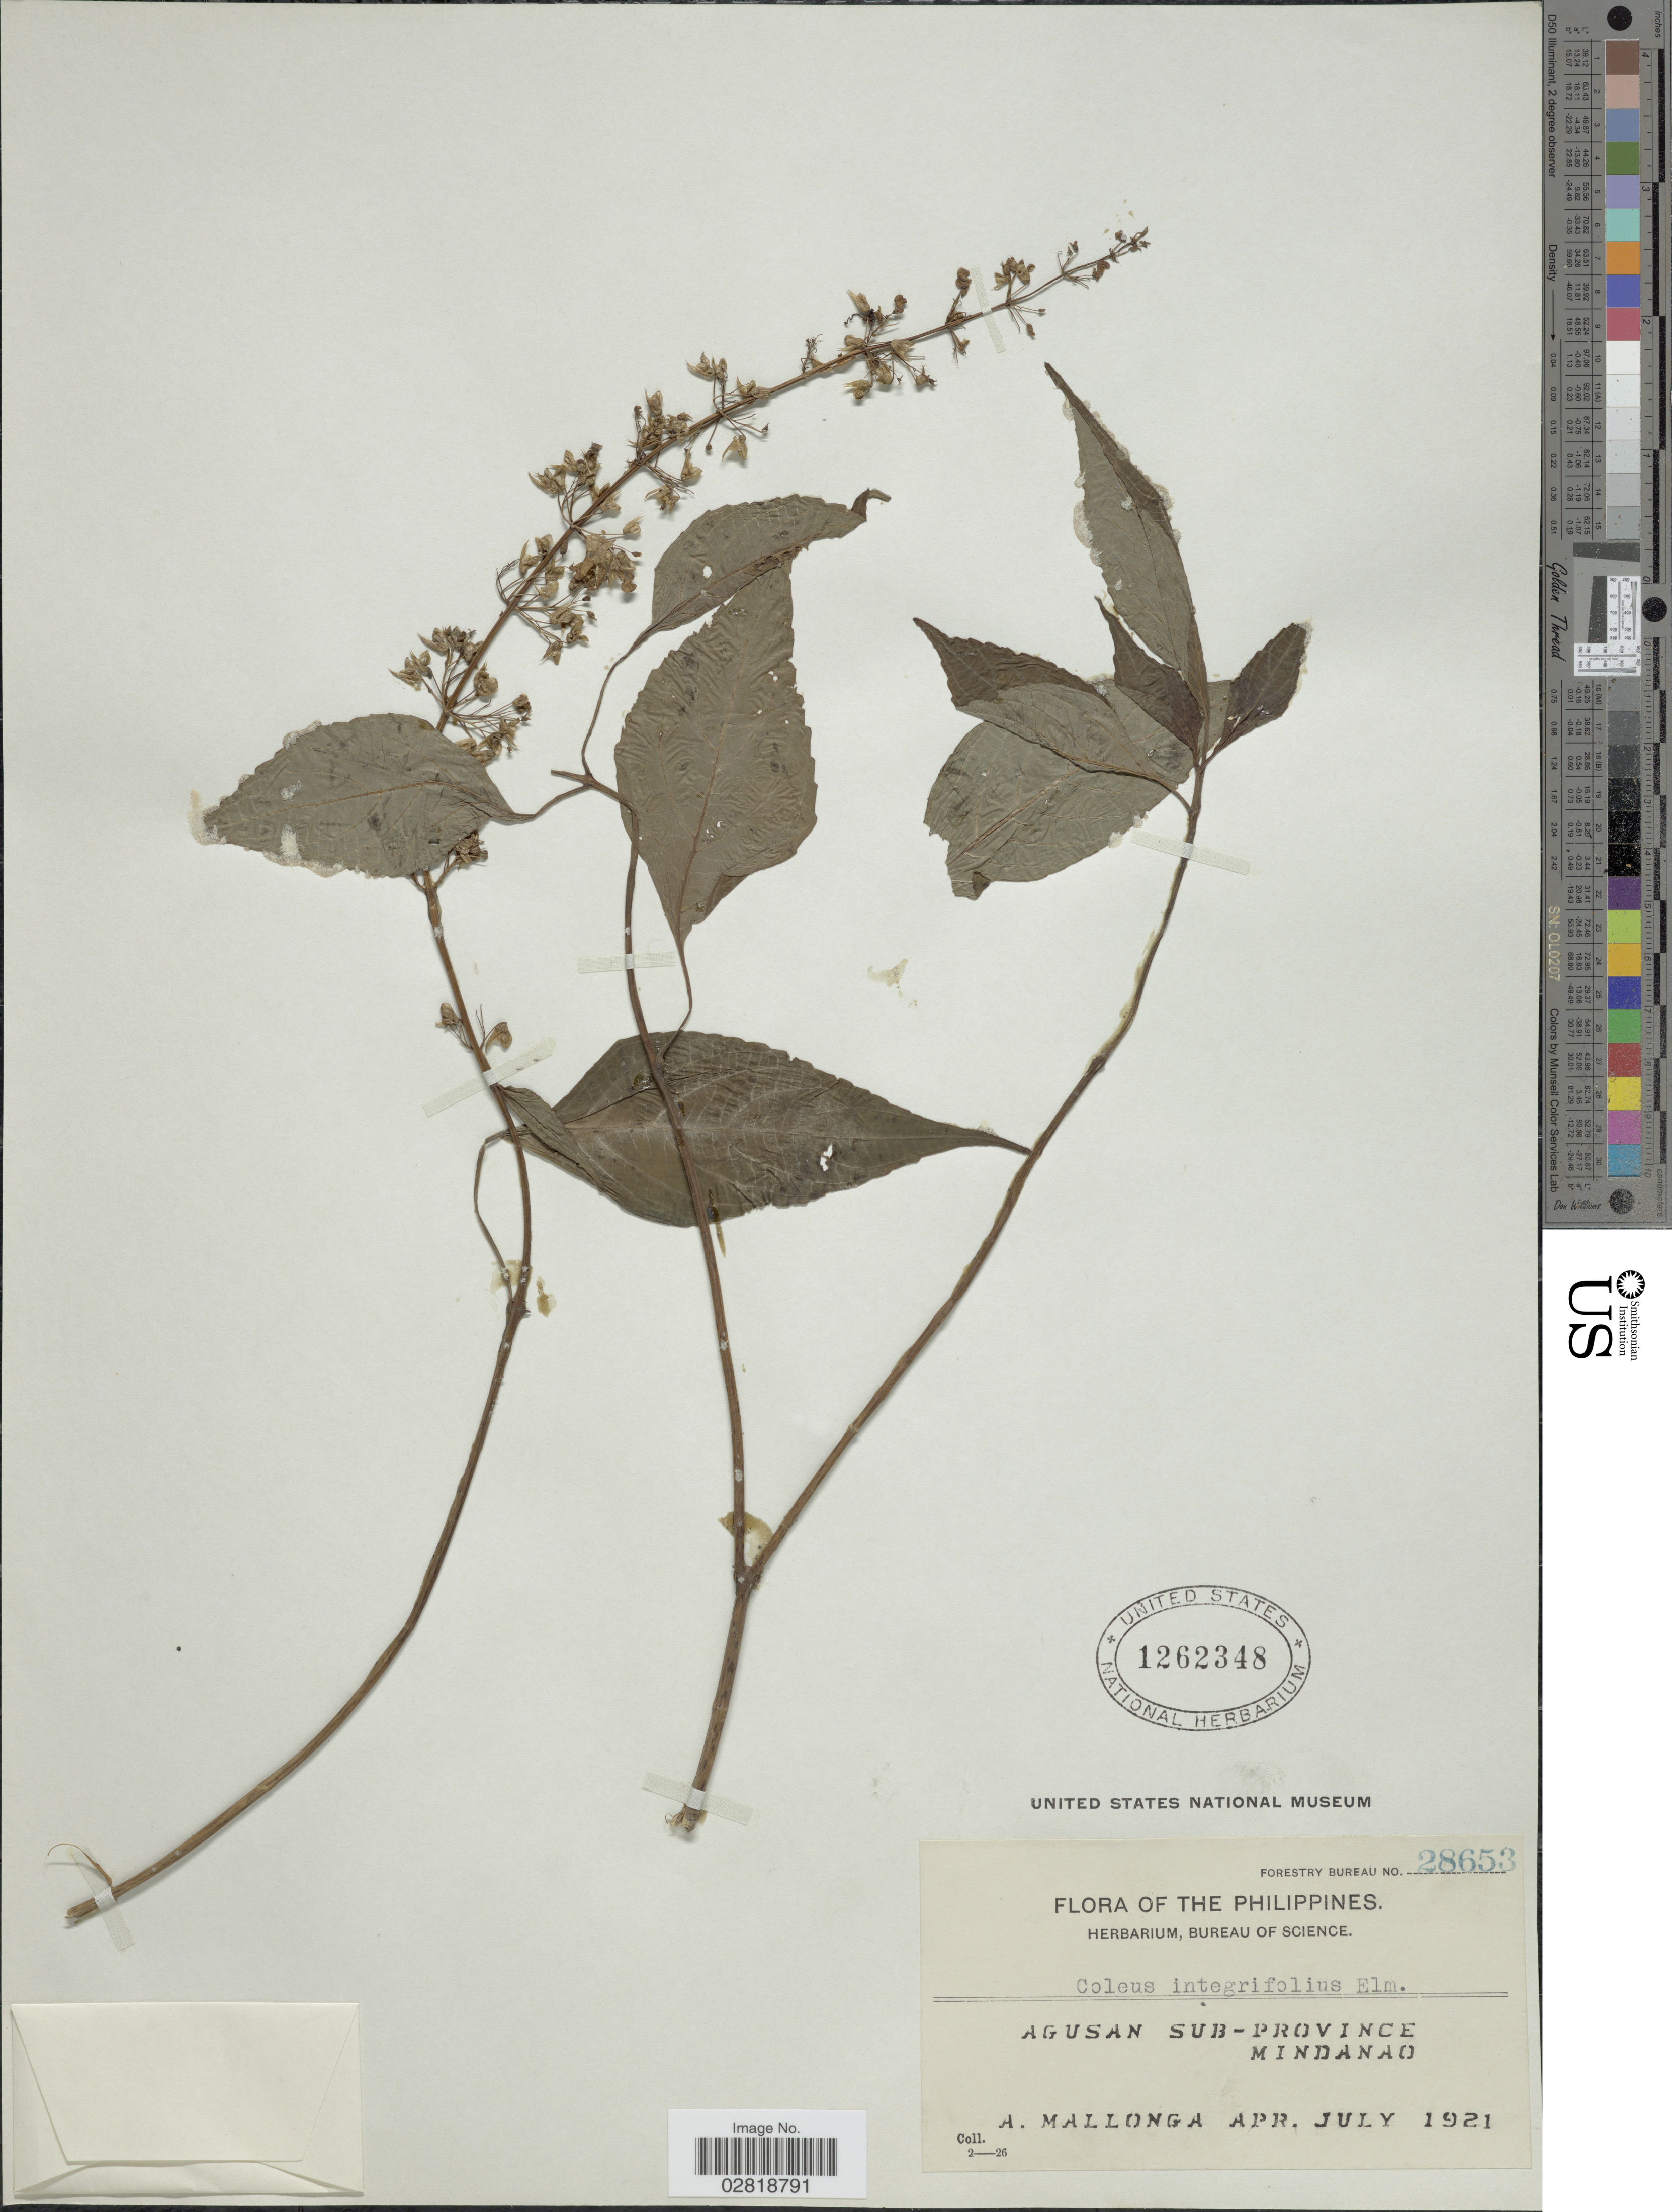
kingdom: Plantae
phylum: Tracheophyta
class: Magnoliopsida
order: Lamiales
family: Lamiaceae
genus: Plectranthus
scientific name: Plectranthus scutellarioides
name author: (L.) R. Br.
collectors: A. Mallonga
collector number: Forestry Bureau 28653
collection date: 1921-04/1921-07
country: Philippines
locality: Agusan Sub-Province. Mindanao.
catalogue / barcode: US 1262348